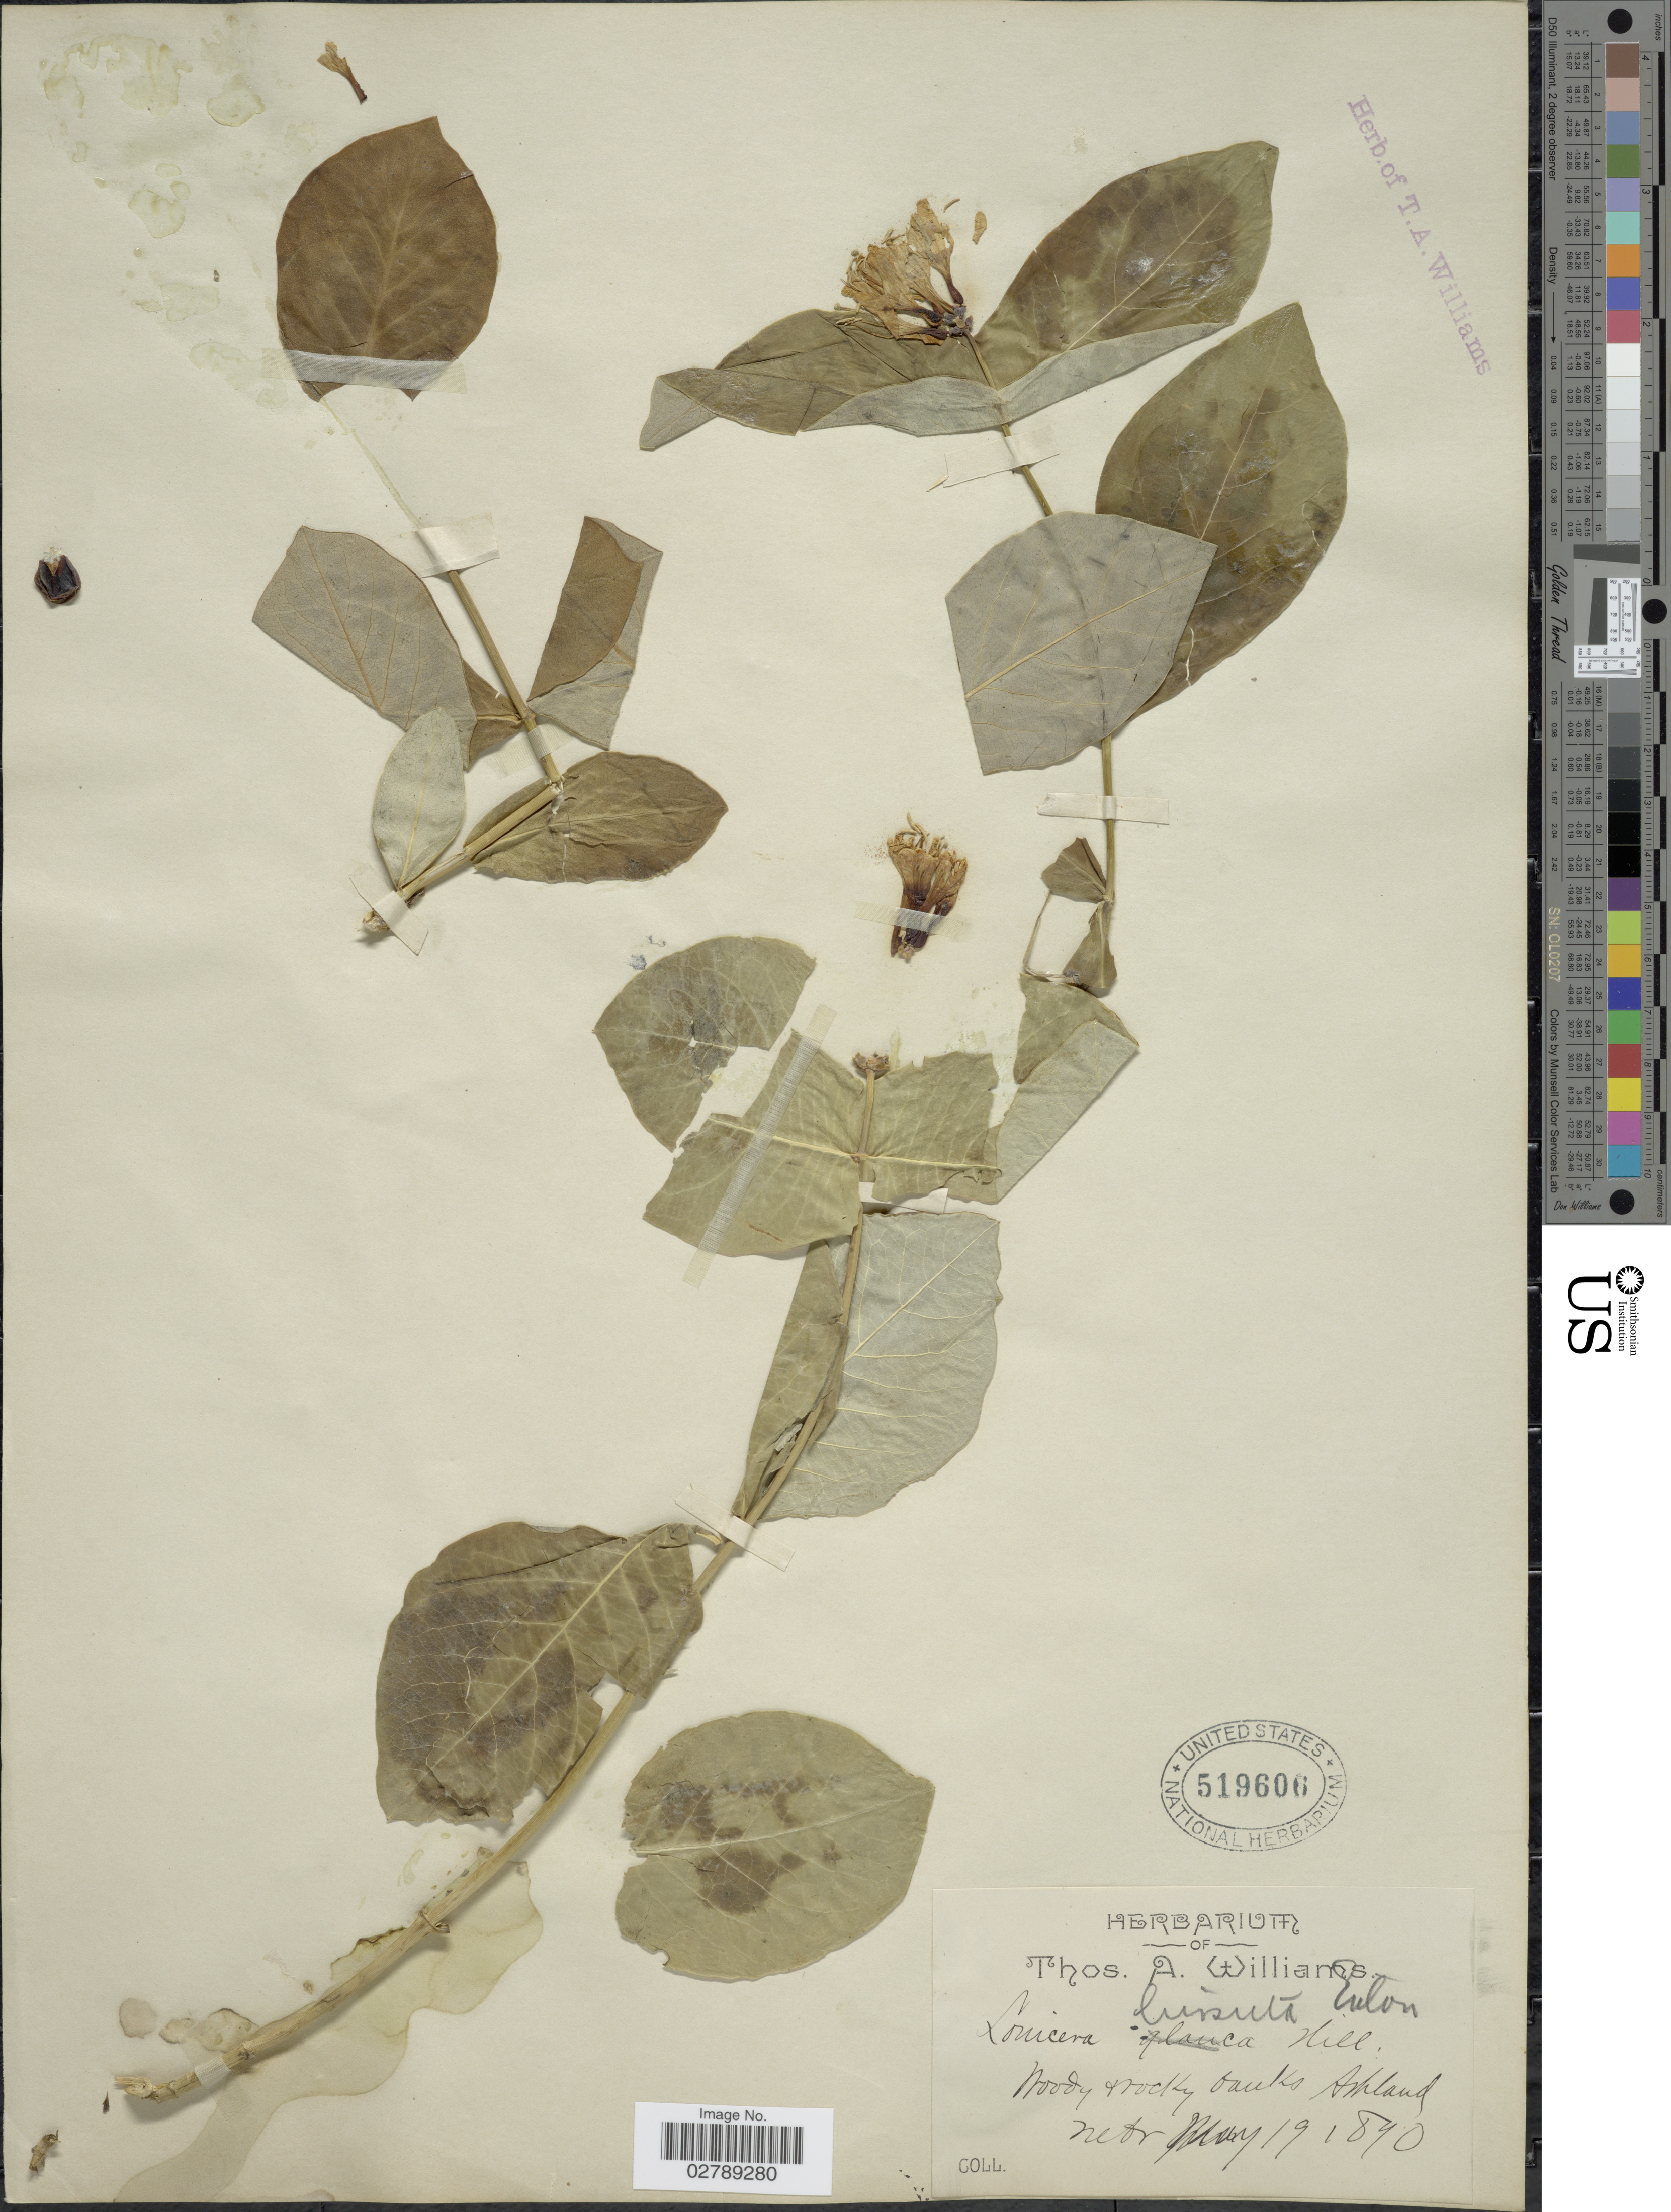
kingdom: Plantae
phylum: Tracheophyta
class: Magnoliopsida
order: Dipsacales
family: Caprifoliaceae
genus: Lonicera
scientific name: Lonicera hirsuta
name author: Eaton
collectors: T. A. Williams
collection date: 1890-05-19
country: United States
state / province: Nebraska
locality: Woody rocky banks Ashland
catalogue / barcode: US 519606